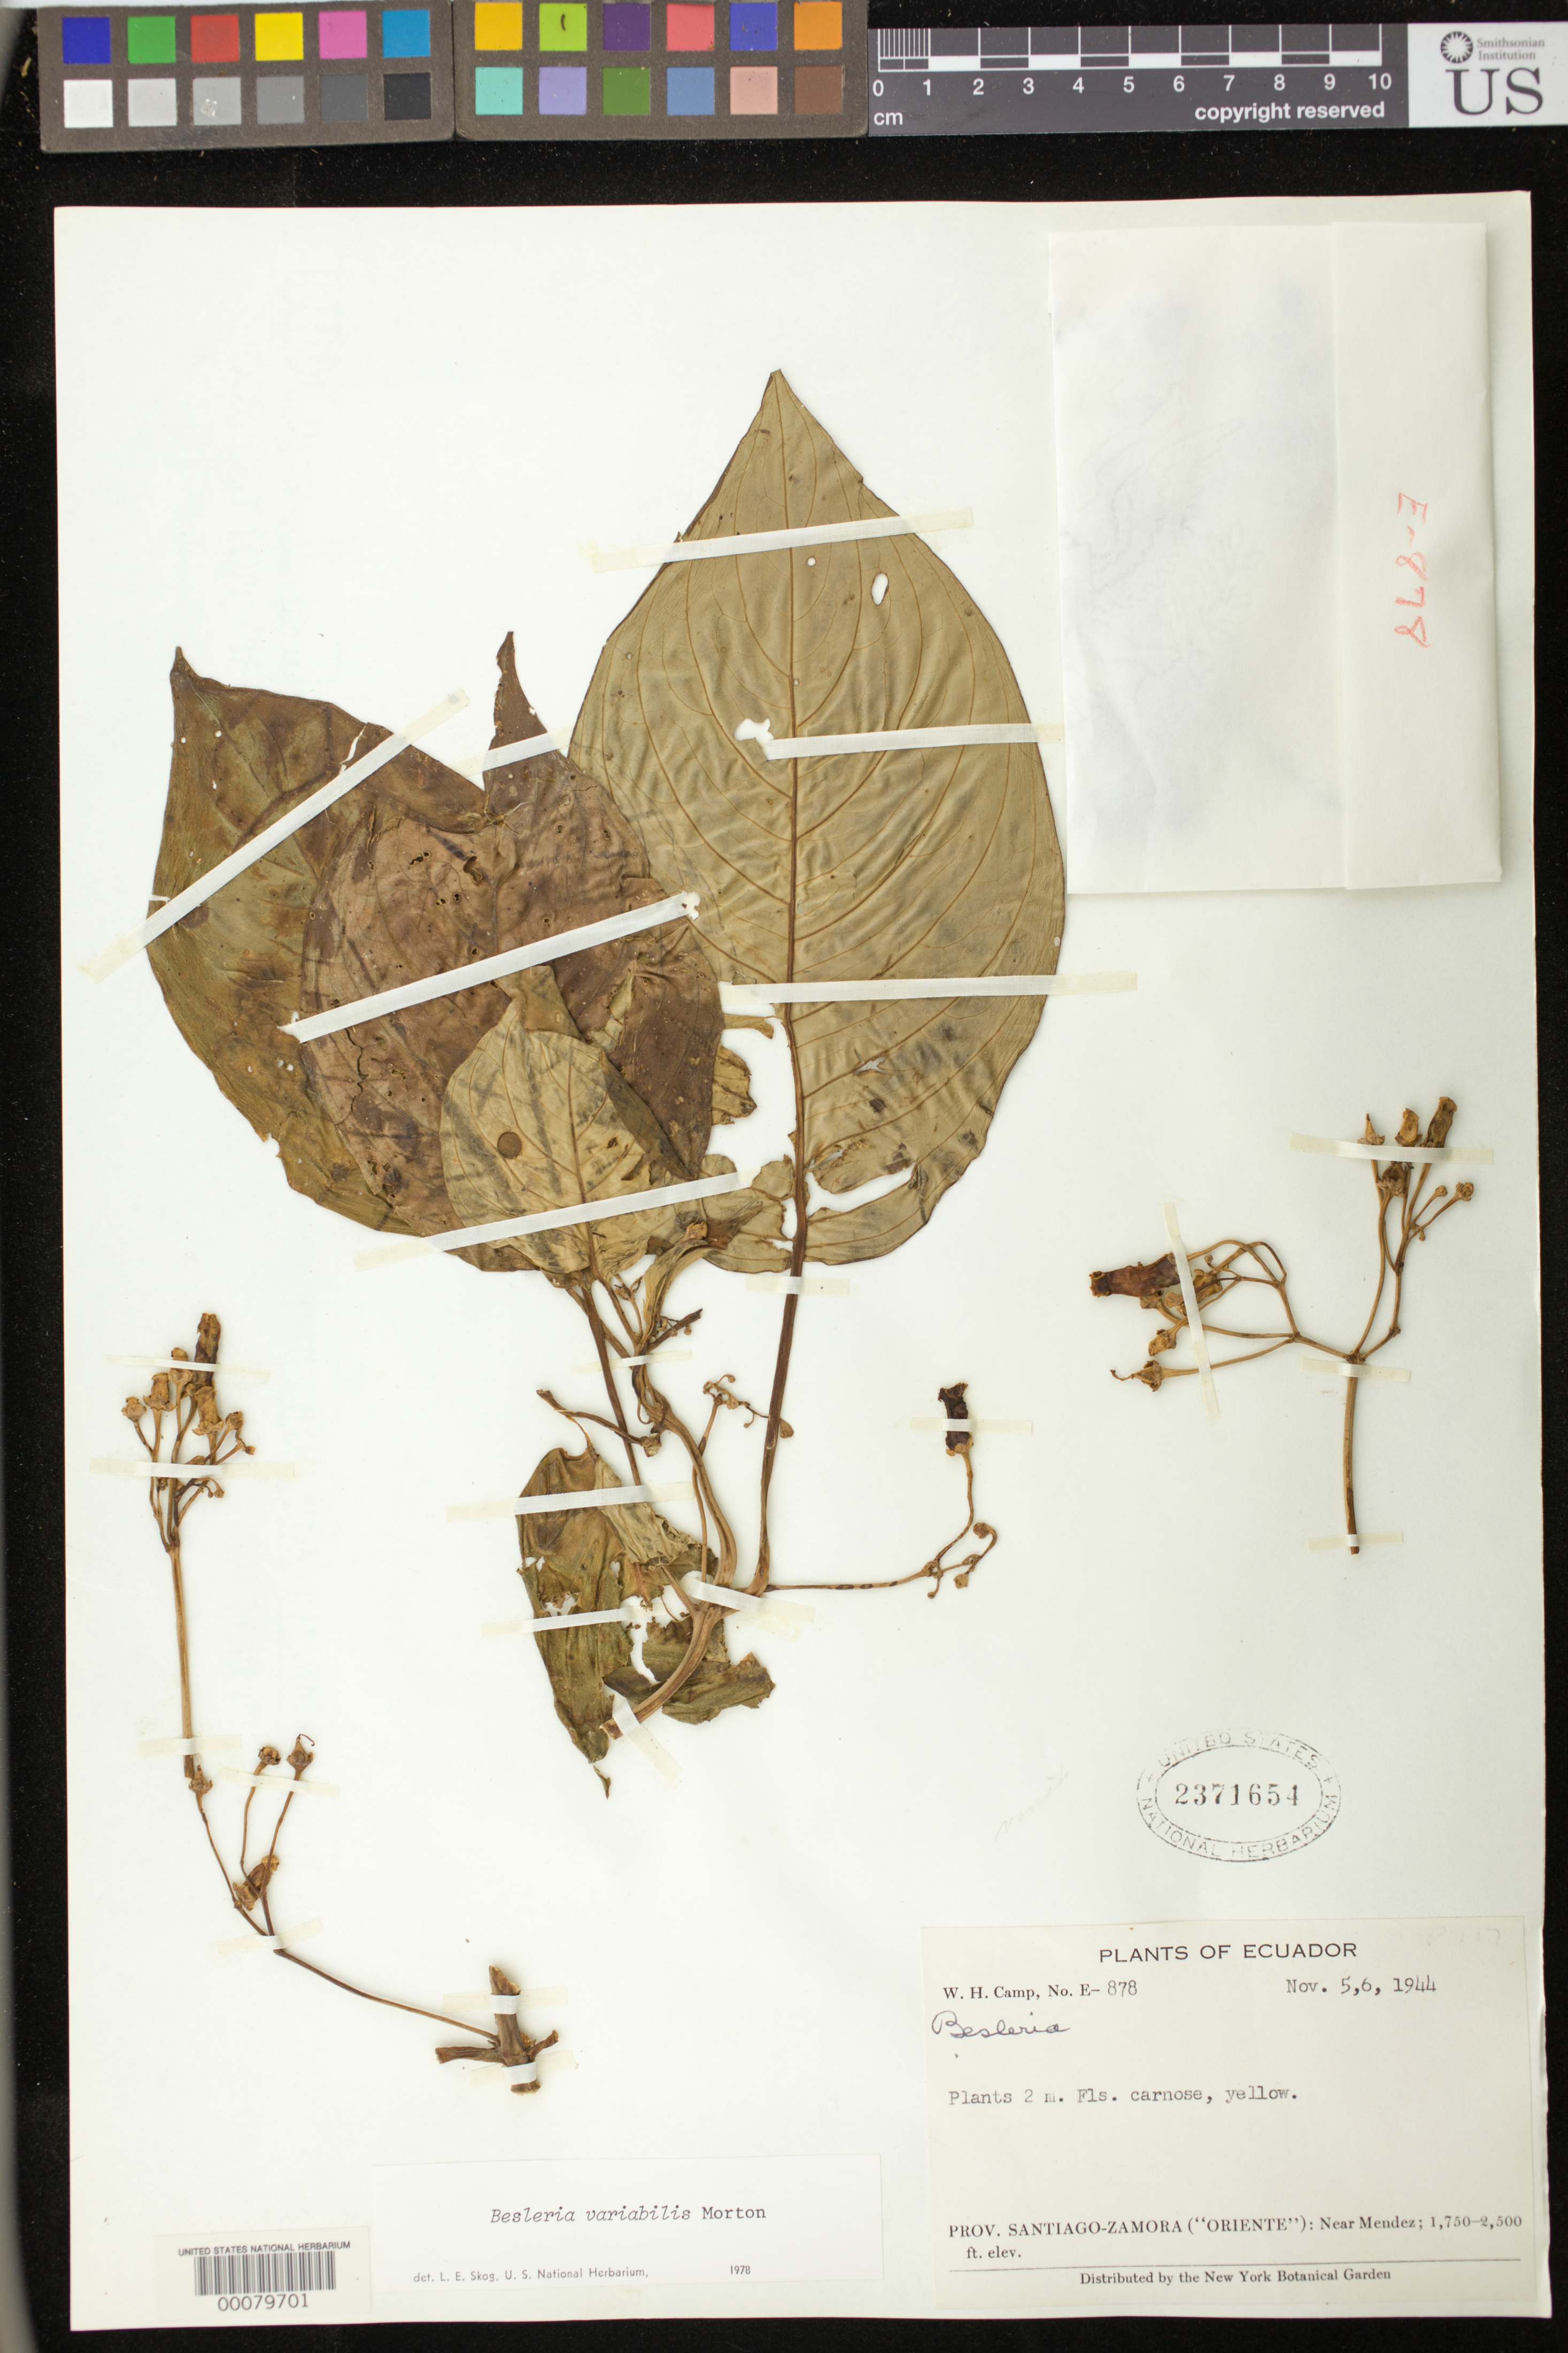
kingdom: Plantae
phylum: Tracheophyta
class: Magnoliopsida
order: Lamiales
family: Gesneriaceae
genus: Besleria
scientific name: Besleria variabilis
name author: C.V. Morton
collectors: W. H. Camp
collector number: E- 878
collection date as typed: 5-6 Nov 1944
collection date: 1944-11-05/1944-11-06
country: Ecuador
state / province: Morona-Santiago / Zamora-Chinchipe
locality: ("Oriente"), near Mendez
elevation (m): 533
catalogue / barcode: US 2371654